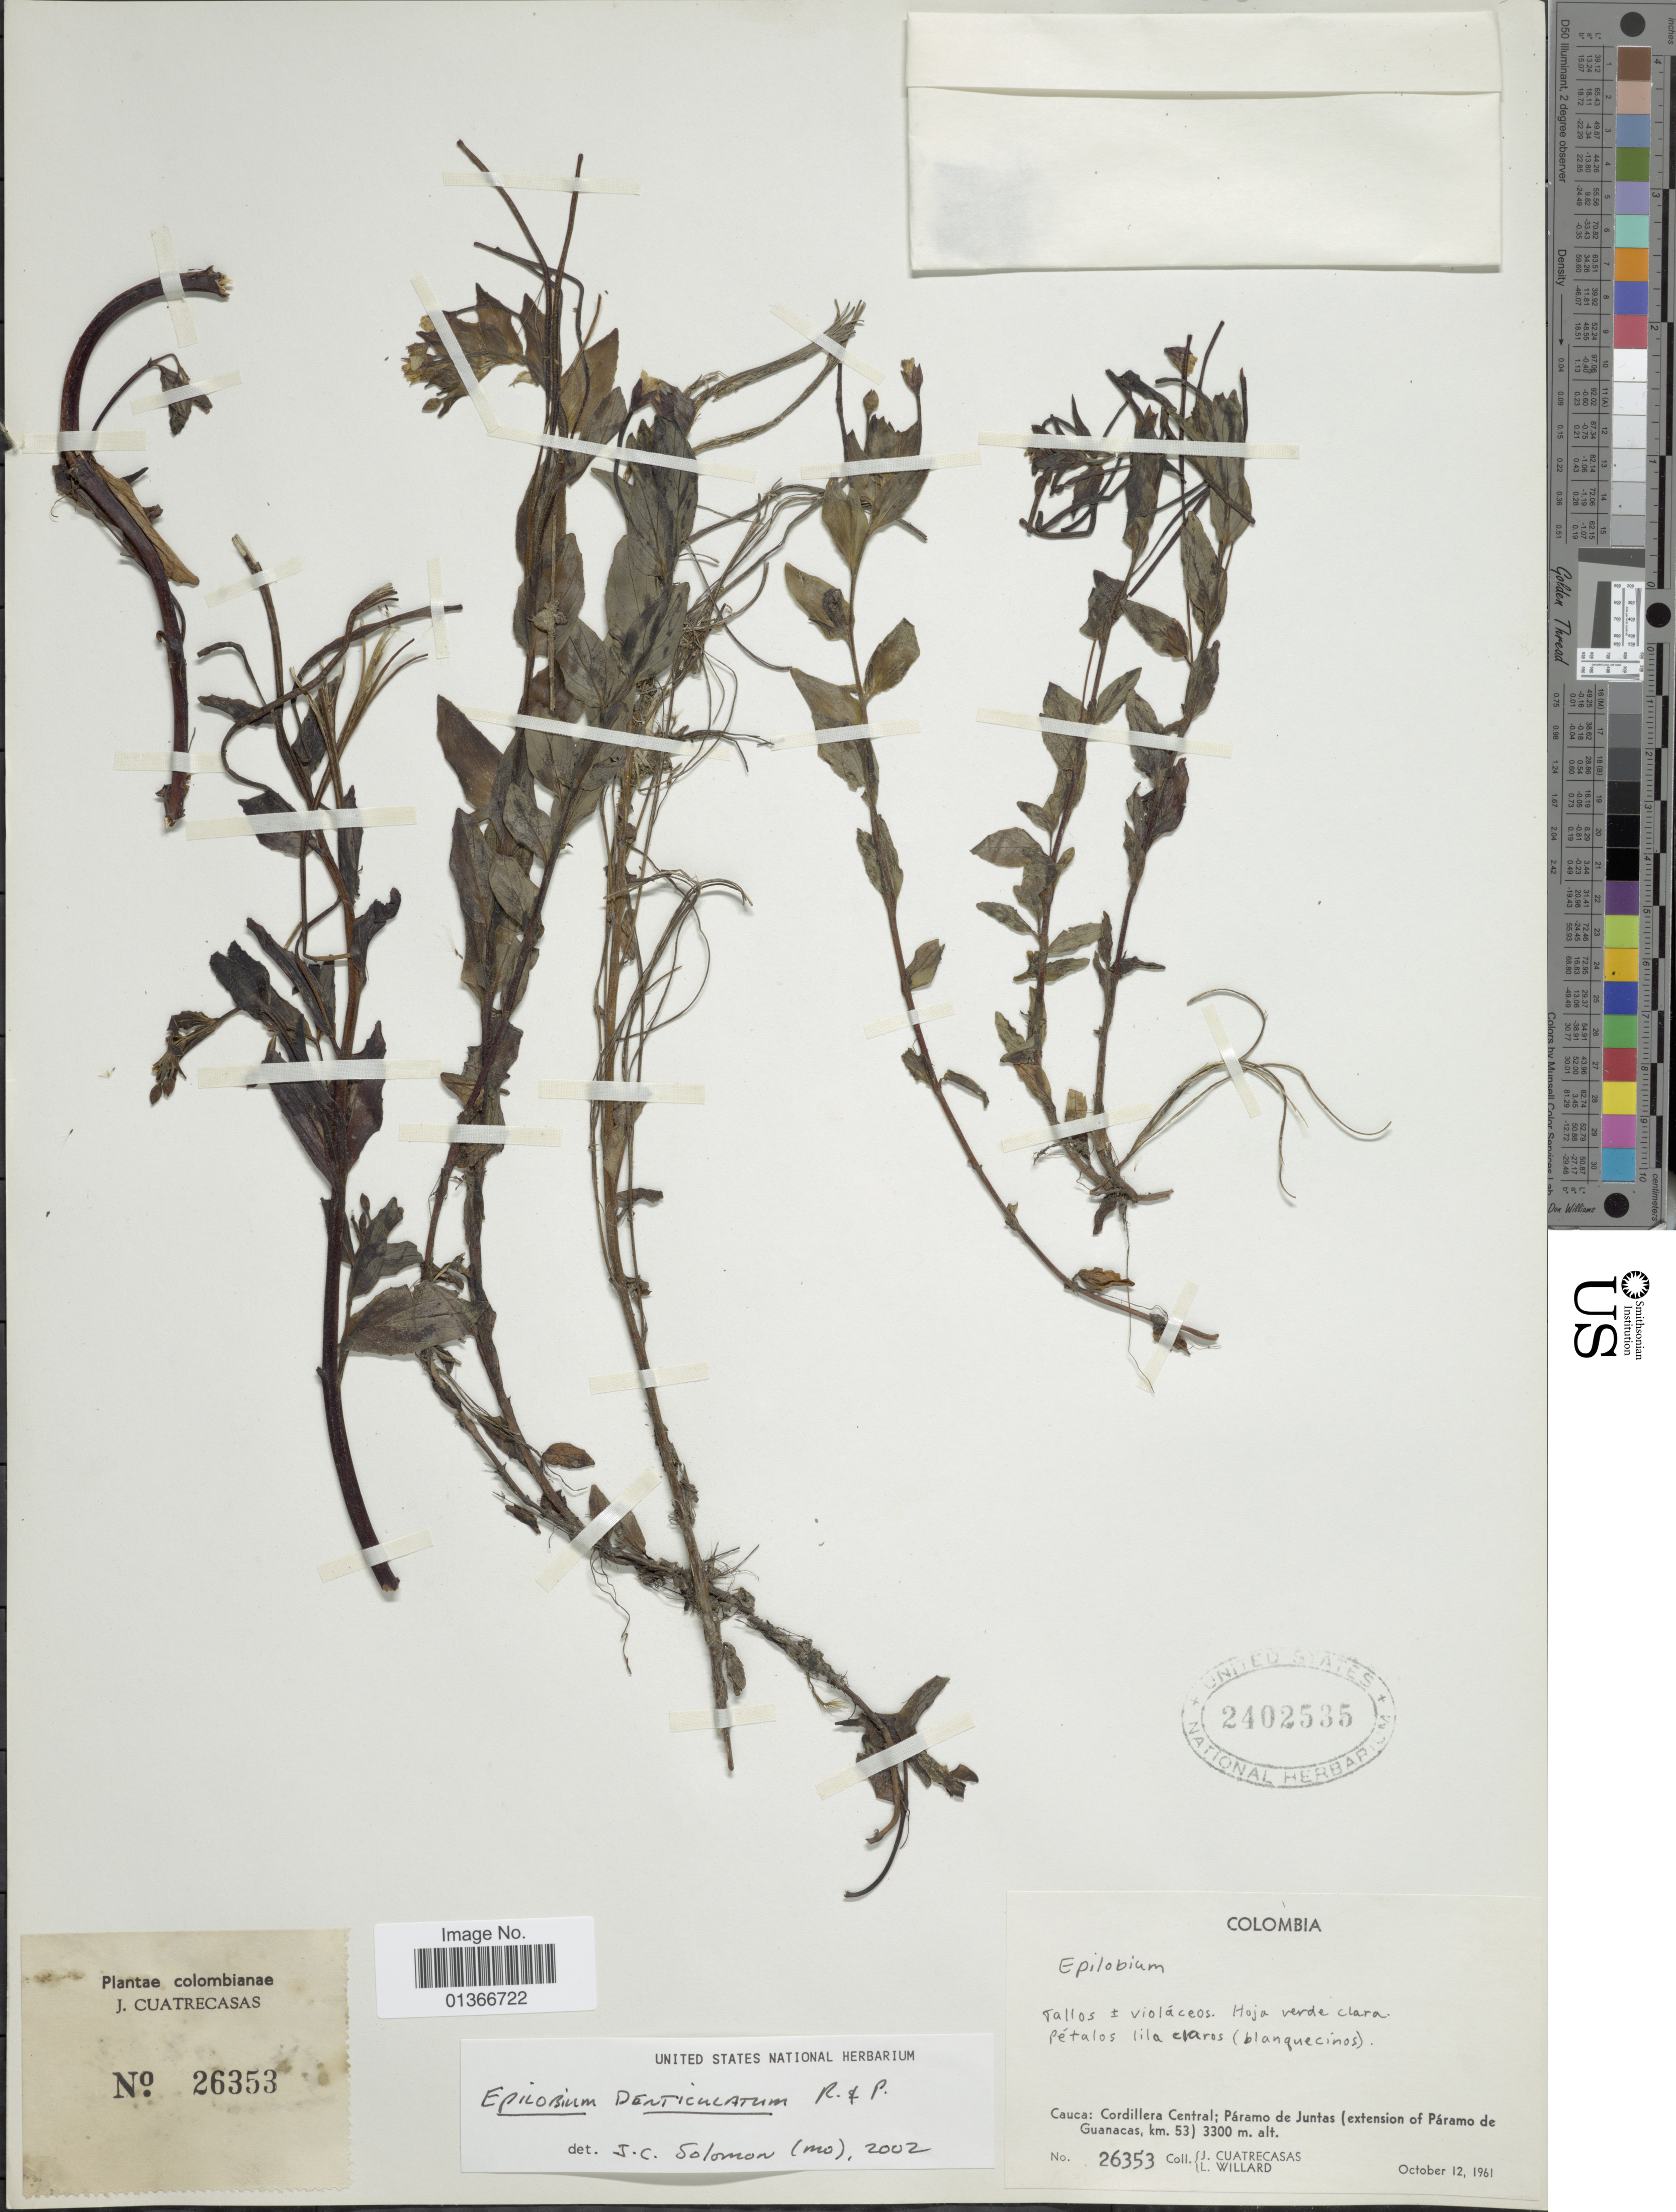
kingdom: Plantae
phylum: Tracheophyta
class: Magnoliopsida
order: Myrtales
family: Onagraceae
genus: Epilobium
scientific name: Epilobium denticulatum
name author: Ruiz & Pav.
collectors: J. Cuatrecasas & L. Willard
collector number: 26353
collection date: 1961-10-12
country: Colombia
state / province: Cauca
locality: Cordillera Central; Páramo de Juntas (extension of Páramo de Guanacas, km. 53).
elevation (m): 3300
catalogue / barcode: US 2402535